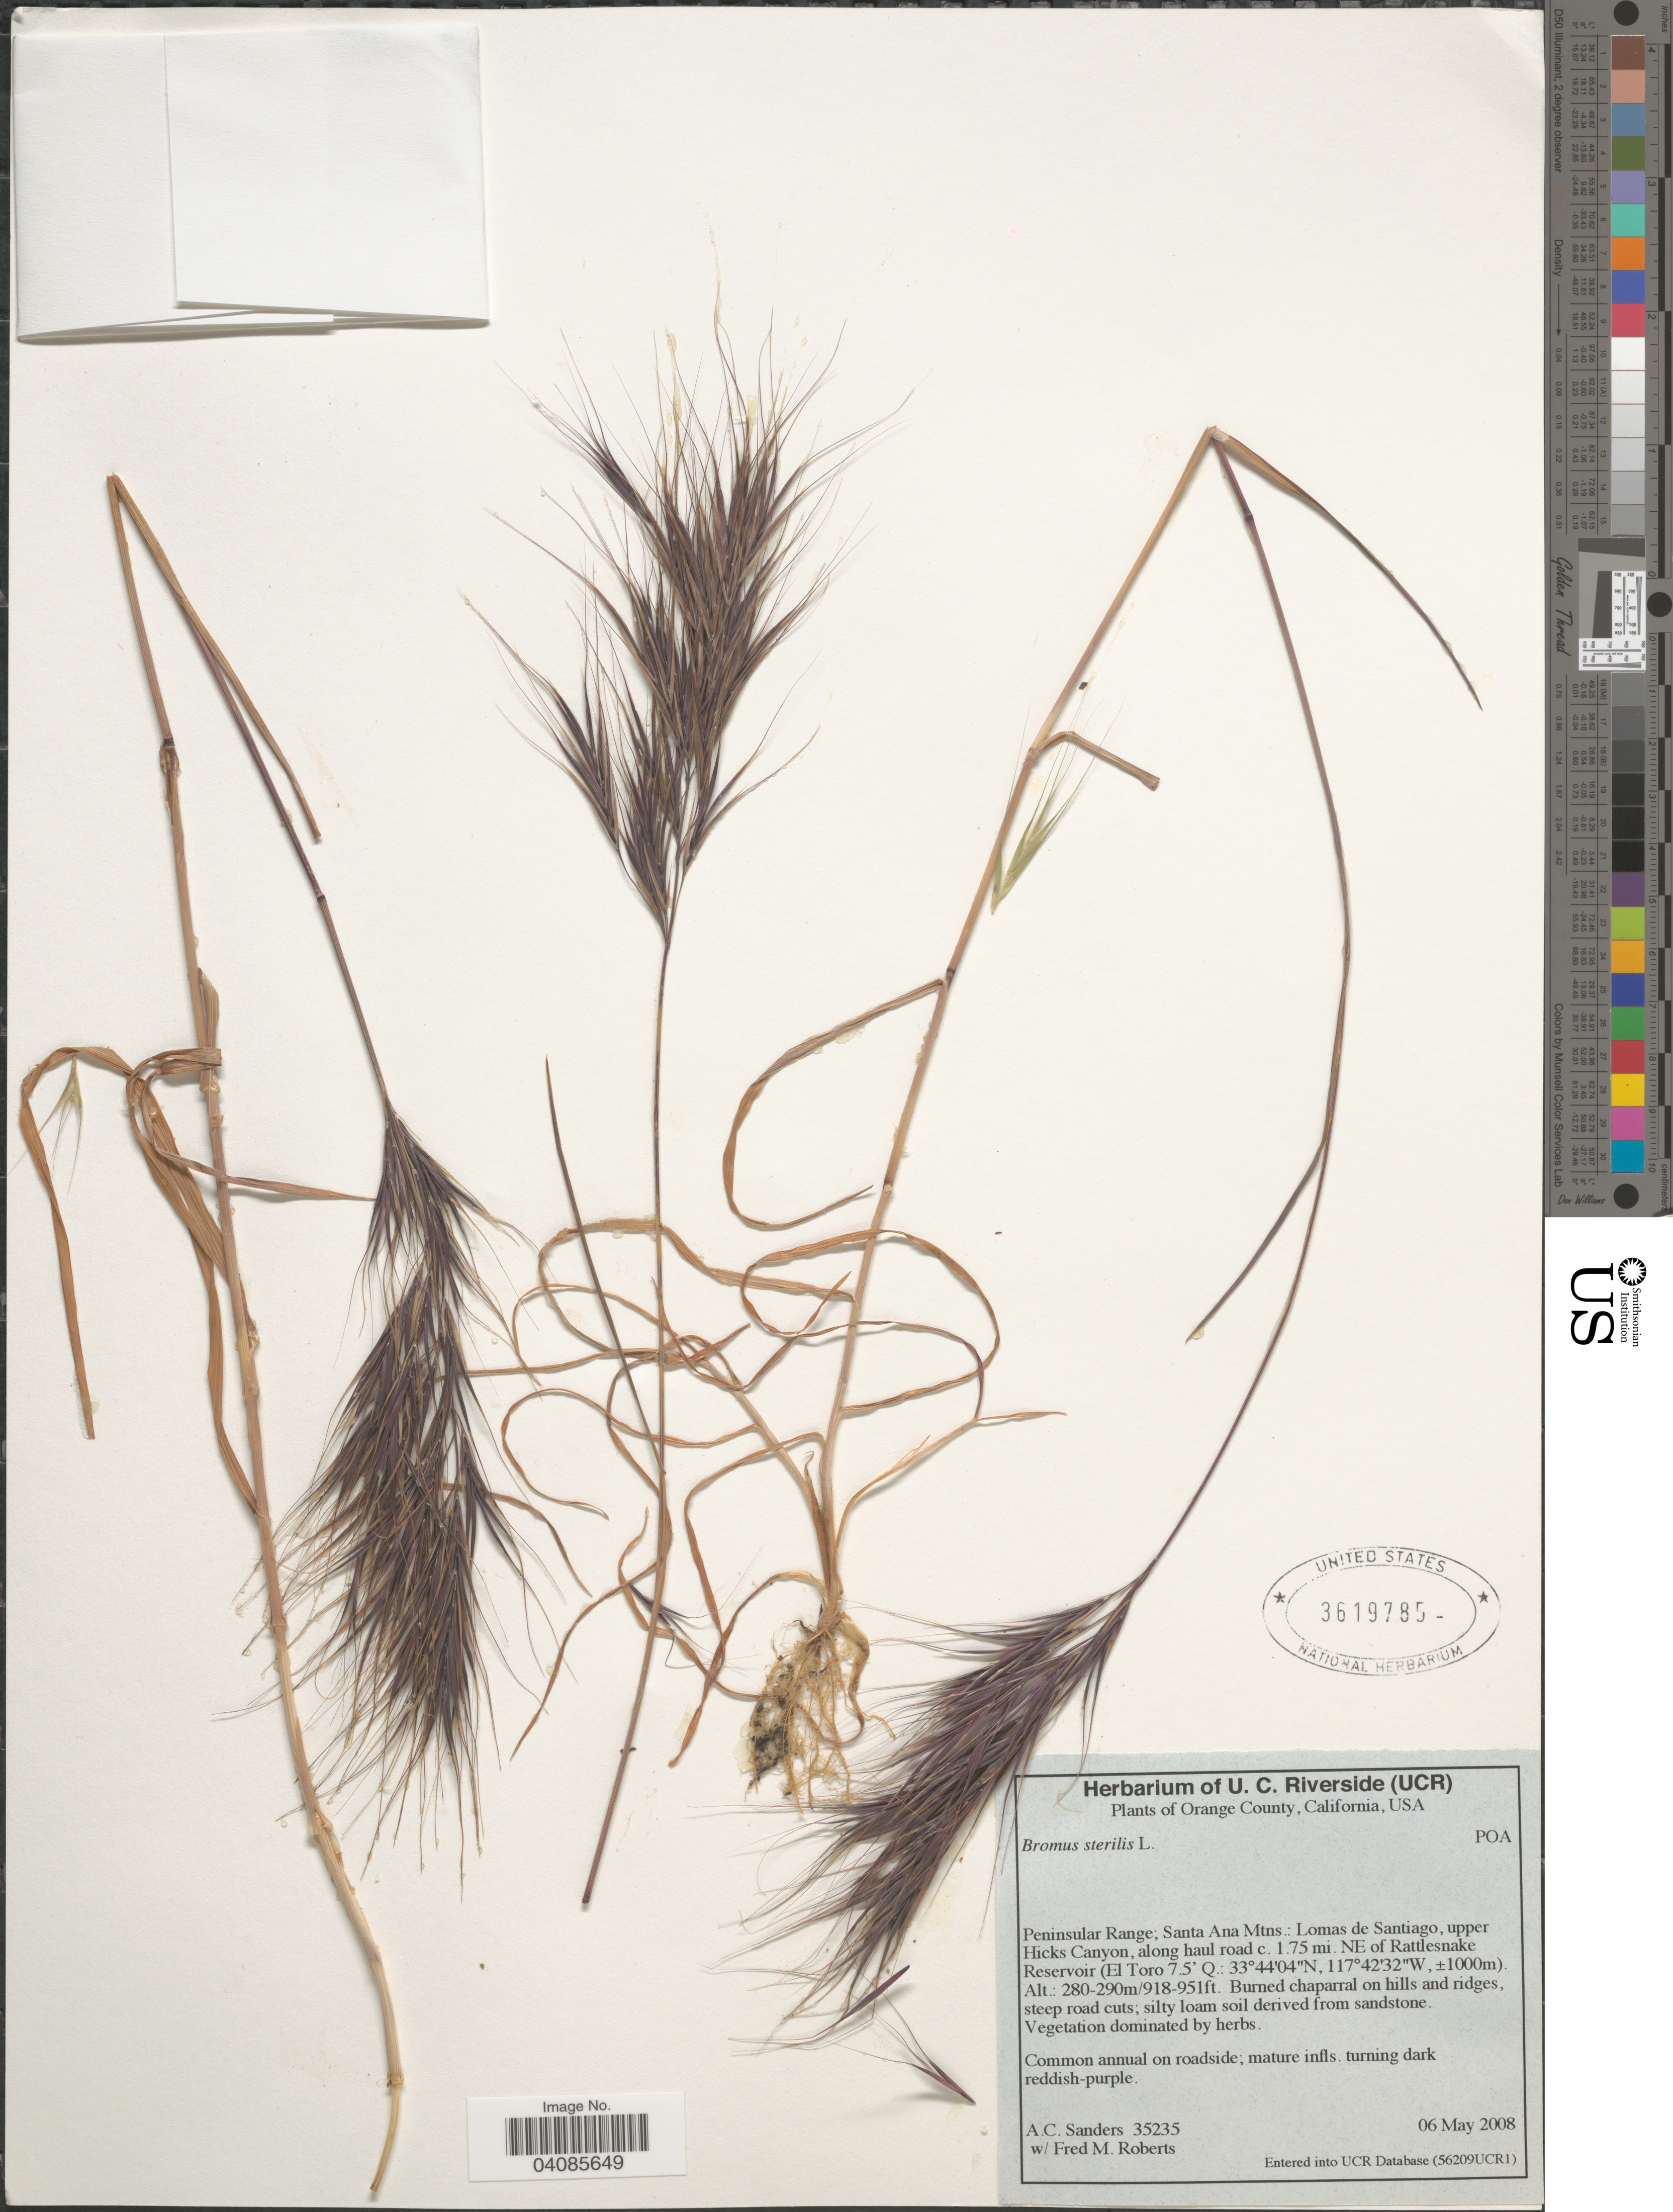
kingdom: Plantae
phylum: Tracheophyta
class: Liliopsida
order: Poales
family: Poaceae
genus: Bromus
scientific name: Bromus sterilis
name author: L.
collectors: A. Sanders & F. Roberts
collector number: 35235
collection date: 2008-05-06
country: United States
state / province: California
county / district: Orange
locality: Orange County. Peninsular Range; Santa Ana Mtns.: Lomas de Santiago, upper Hicks Canyon, along haul road c. 1.75 mi. NE of Rattlesnake Reservoir (El Toro 7.5' Q.)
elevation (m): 280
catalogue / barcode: US 3619785